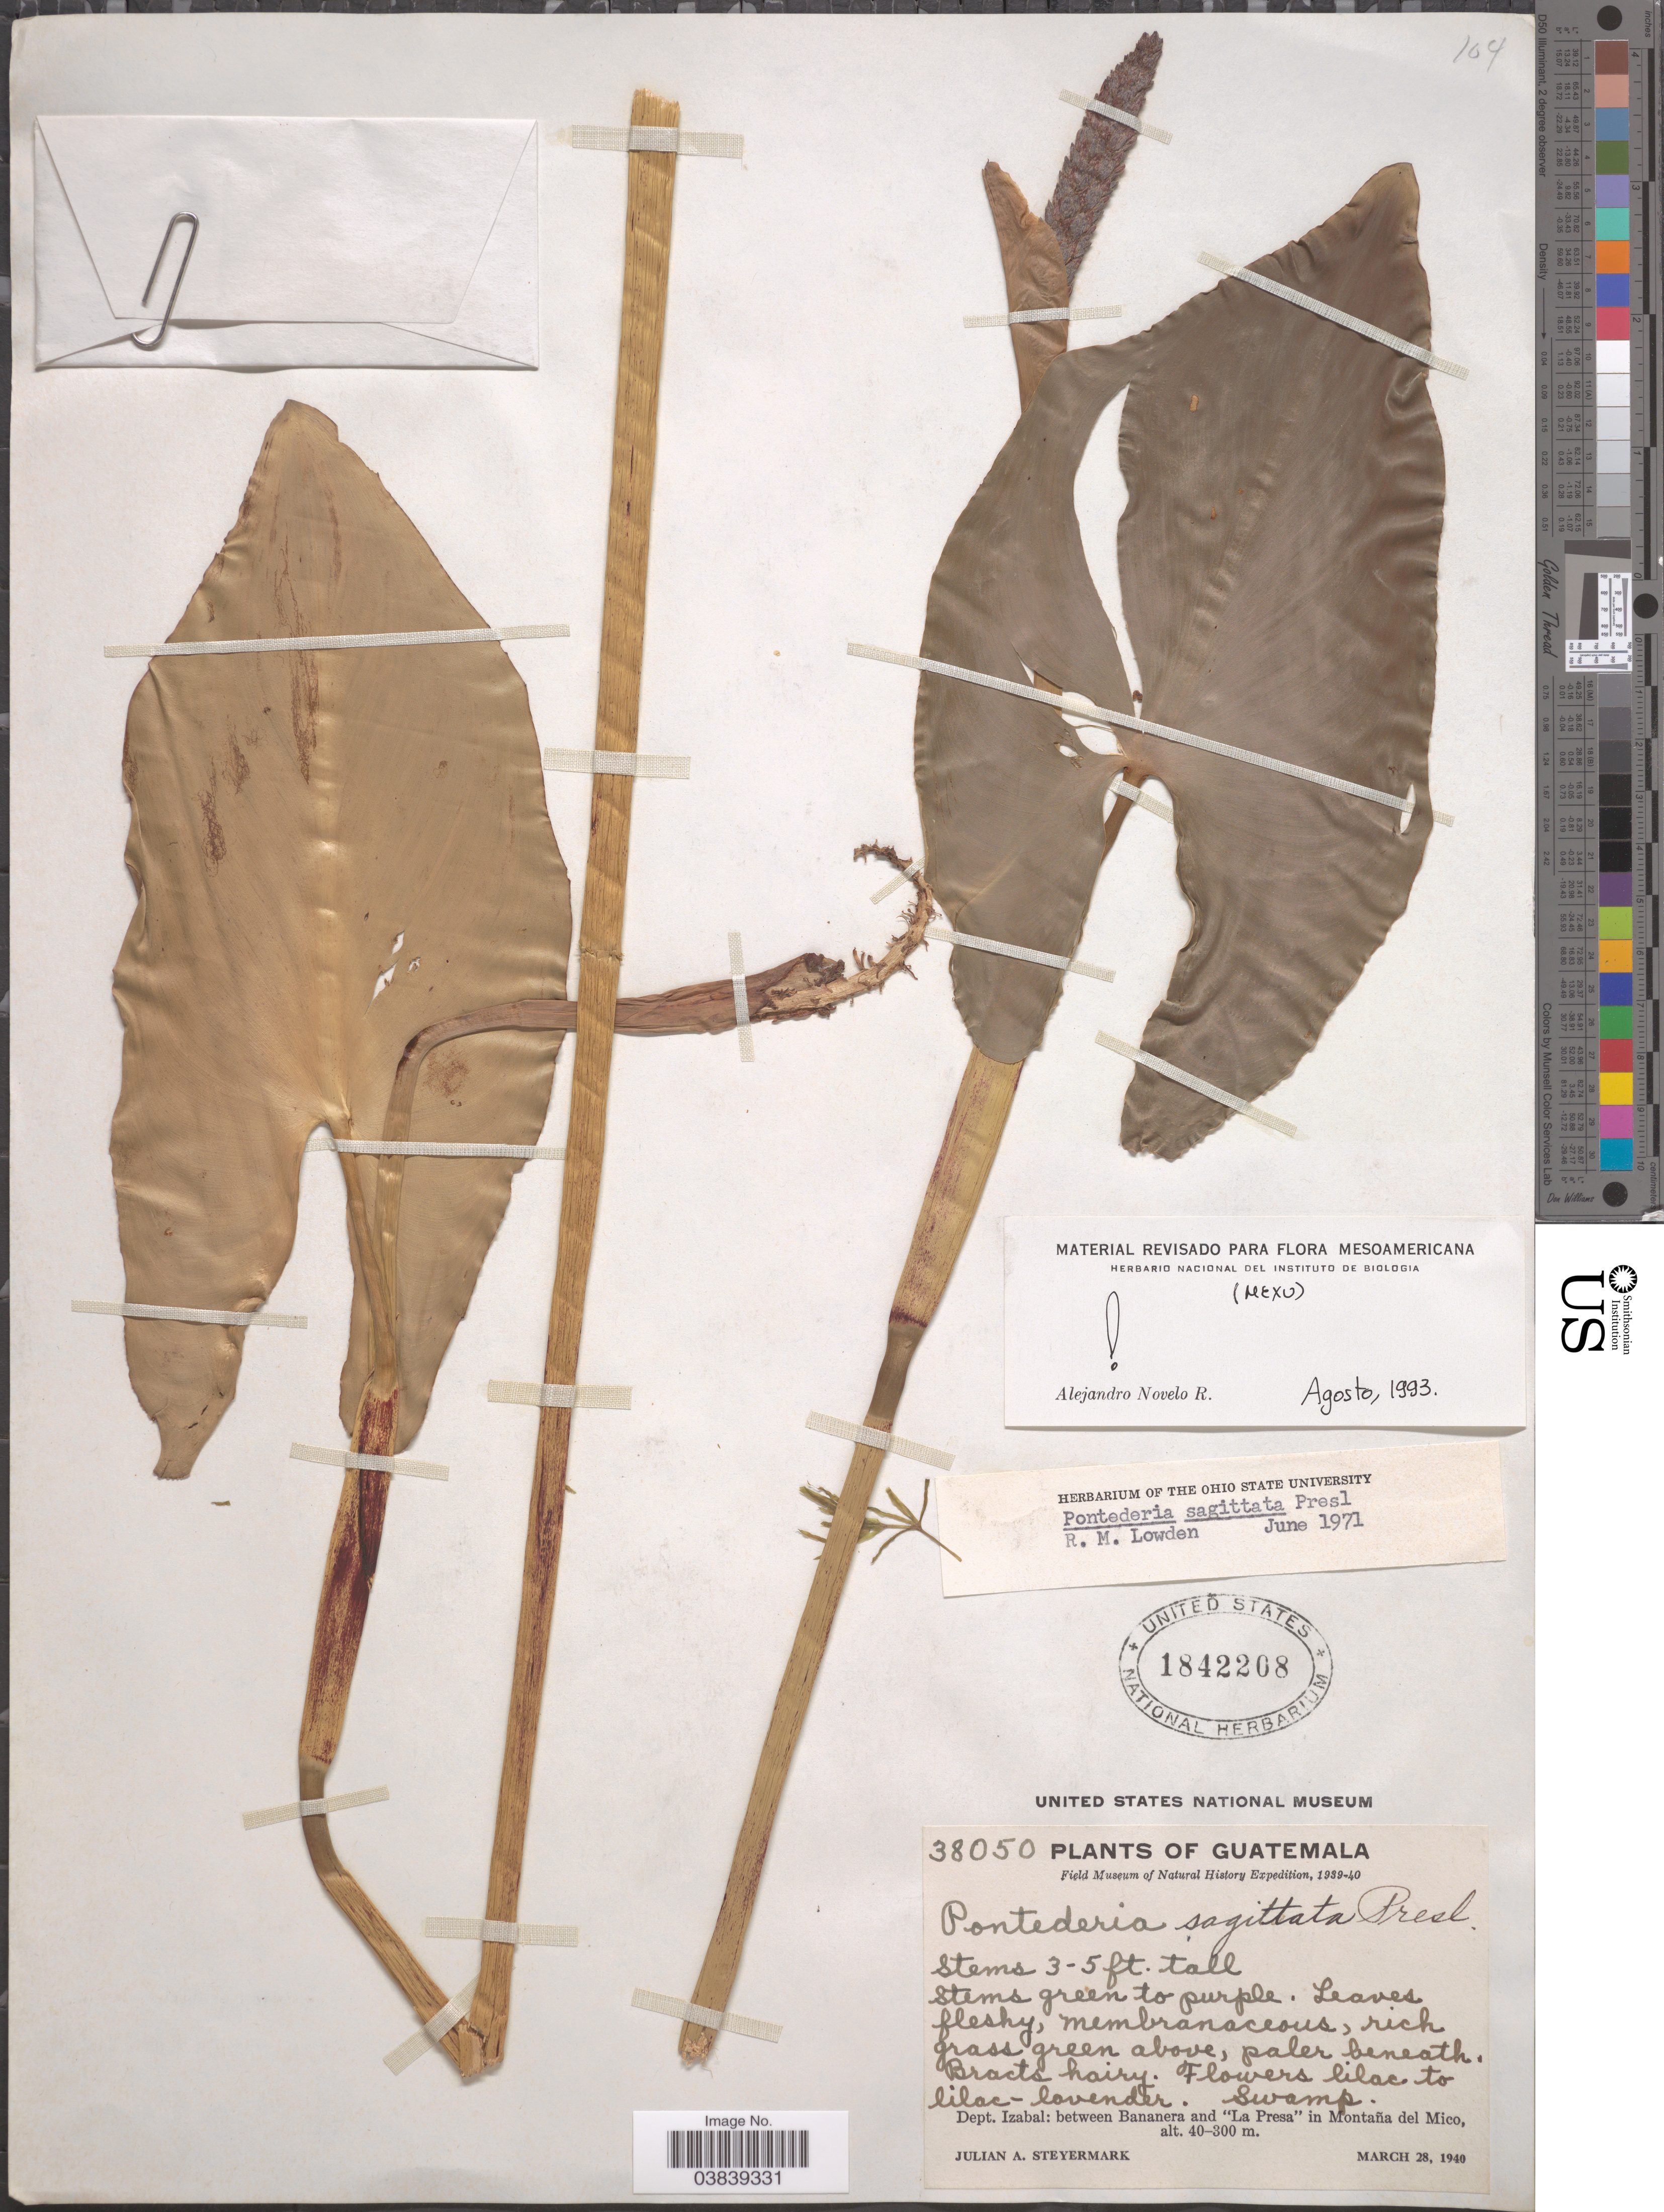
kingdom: Plantae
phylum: Tracheophyta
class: Liliopsida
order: Commelinales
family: Pontederiaceae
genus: Pontederia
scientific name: Pontederia sagittata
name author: C. Presl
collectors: J. Steyermark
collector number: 38050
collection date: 1940-03-28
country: Guatemala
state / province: Izabal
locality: Dept. Izabal: between Bananera and "La Presa" in Montaña del Mico.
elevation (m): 40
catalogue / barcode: US 1842208